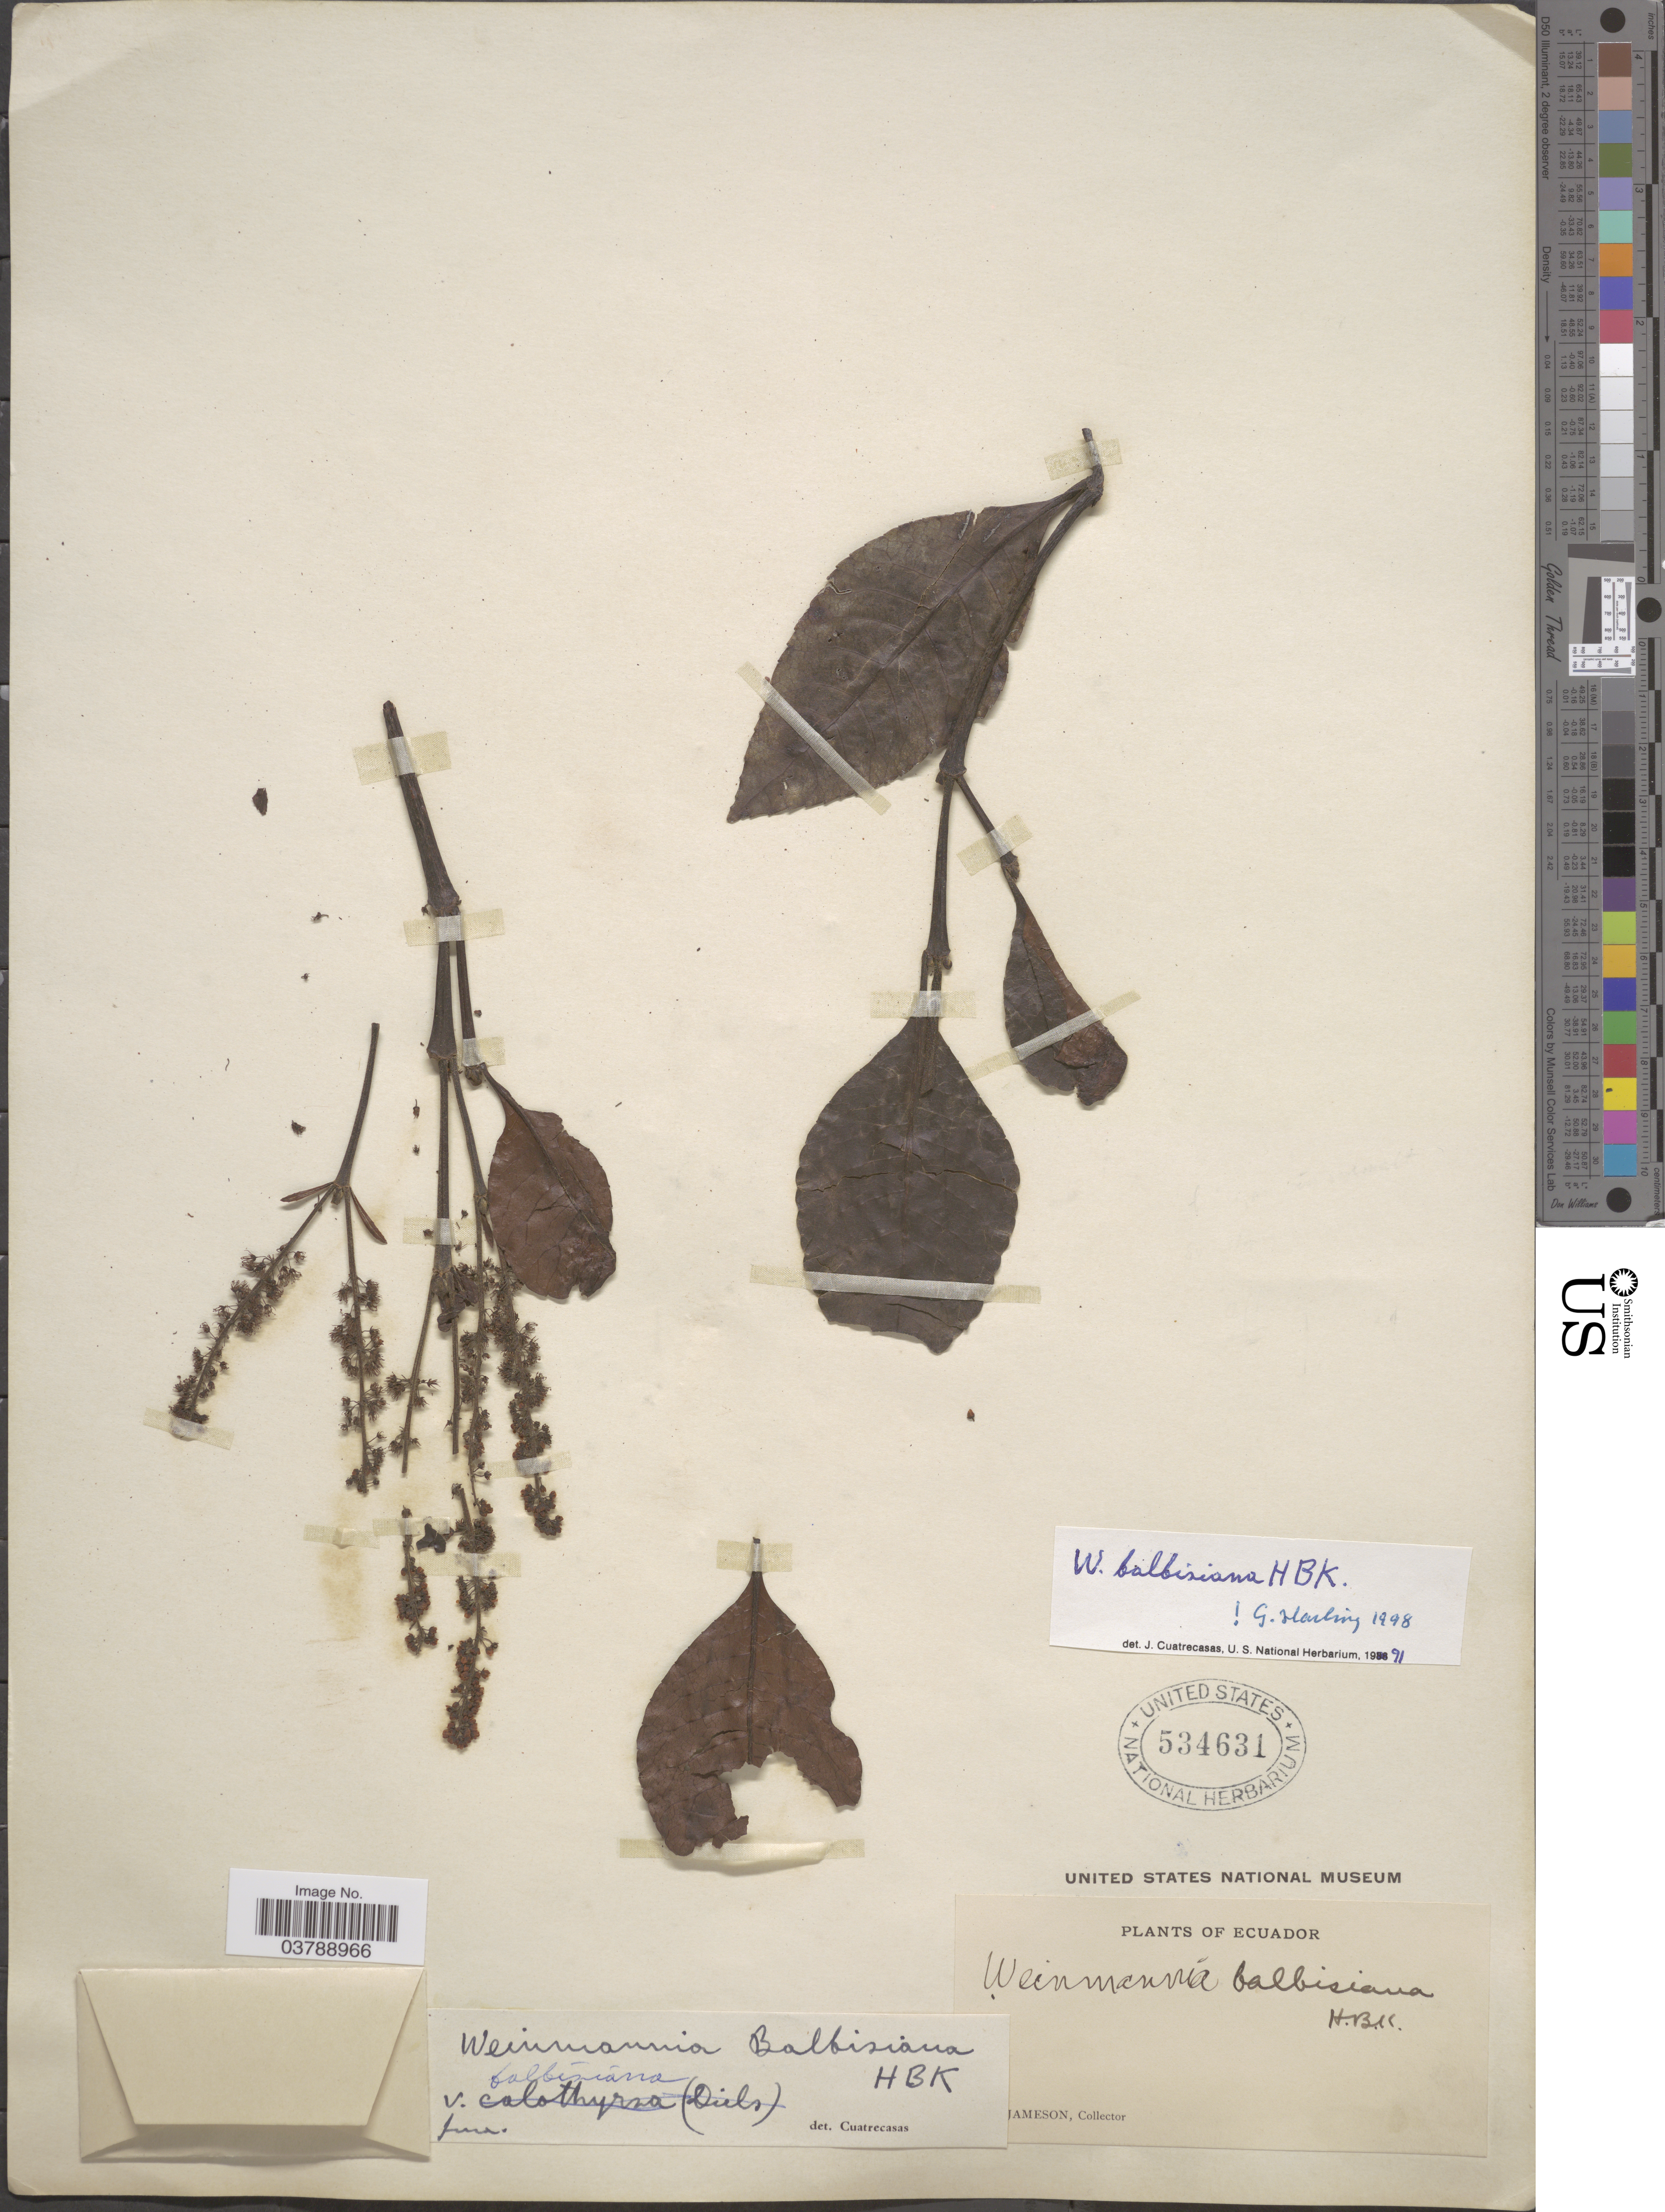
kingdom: Plantae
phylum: Tracheophyta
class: Magnoliopsida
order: Oxalidales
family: Cunoniaceae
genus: Weinmannia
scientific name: Weinmannia balbisiana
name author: Kunth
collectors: W. Jameson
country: Ecuador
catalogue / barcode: US 534631